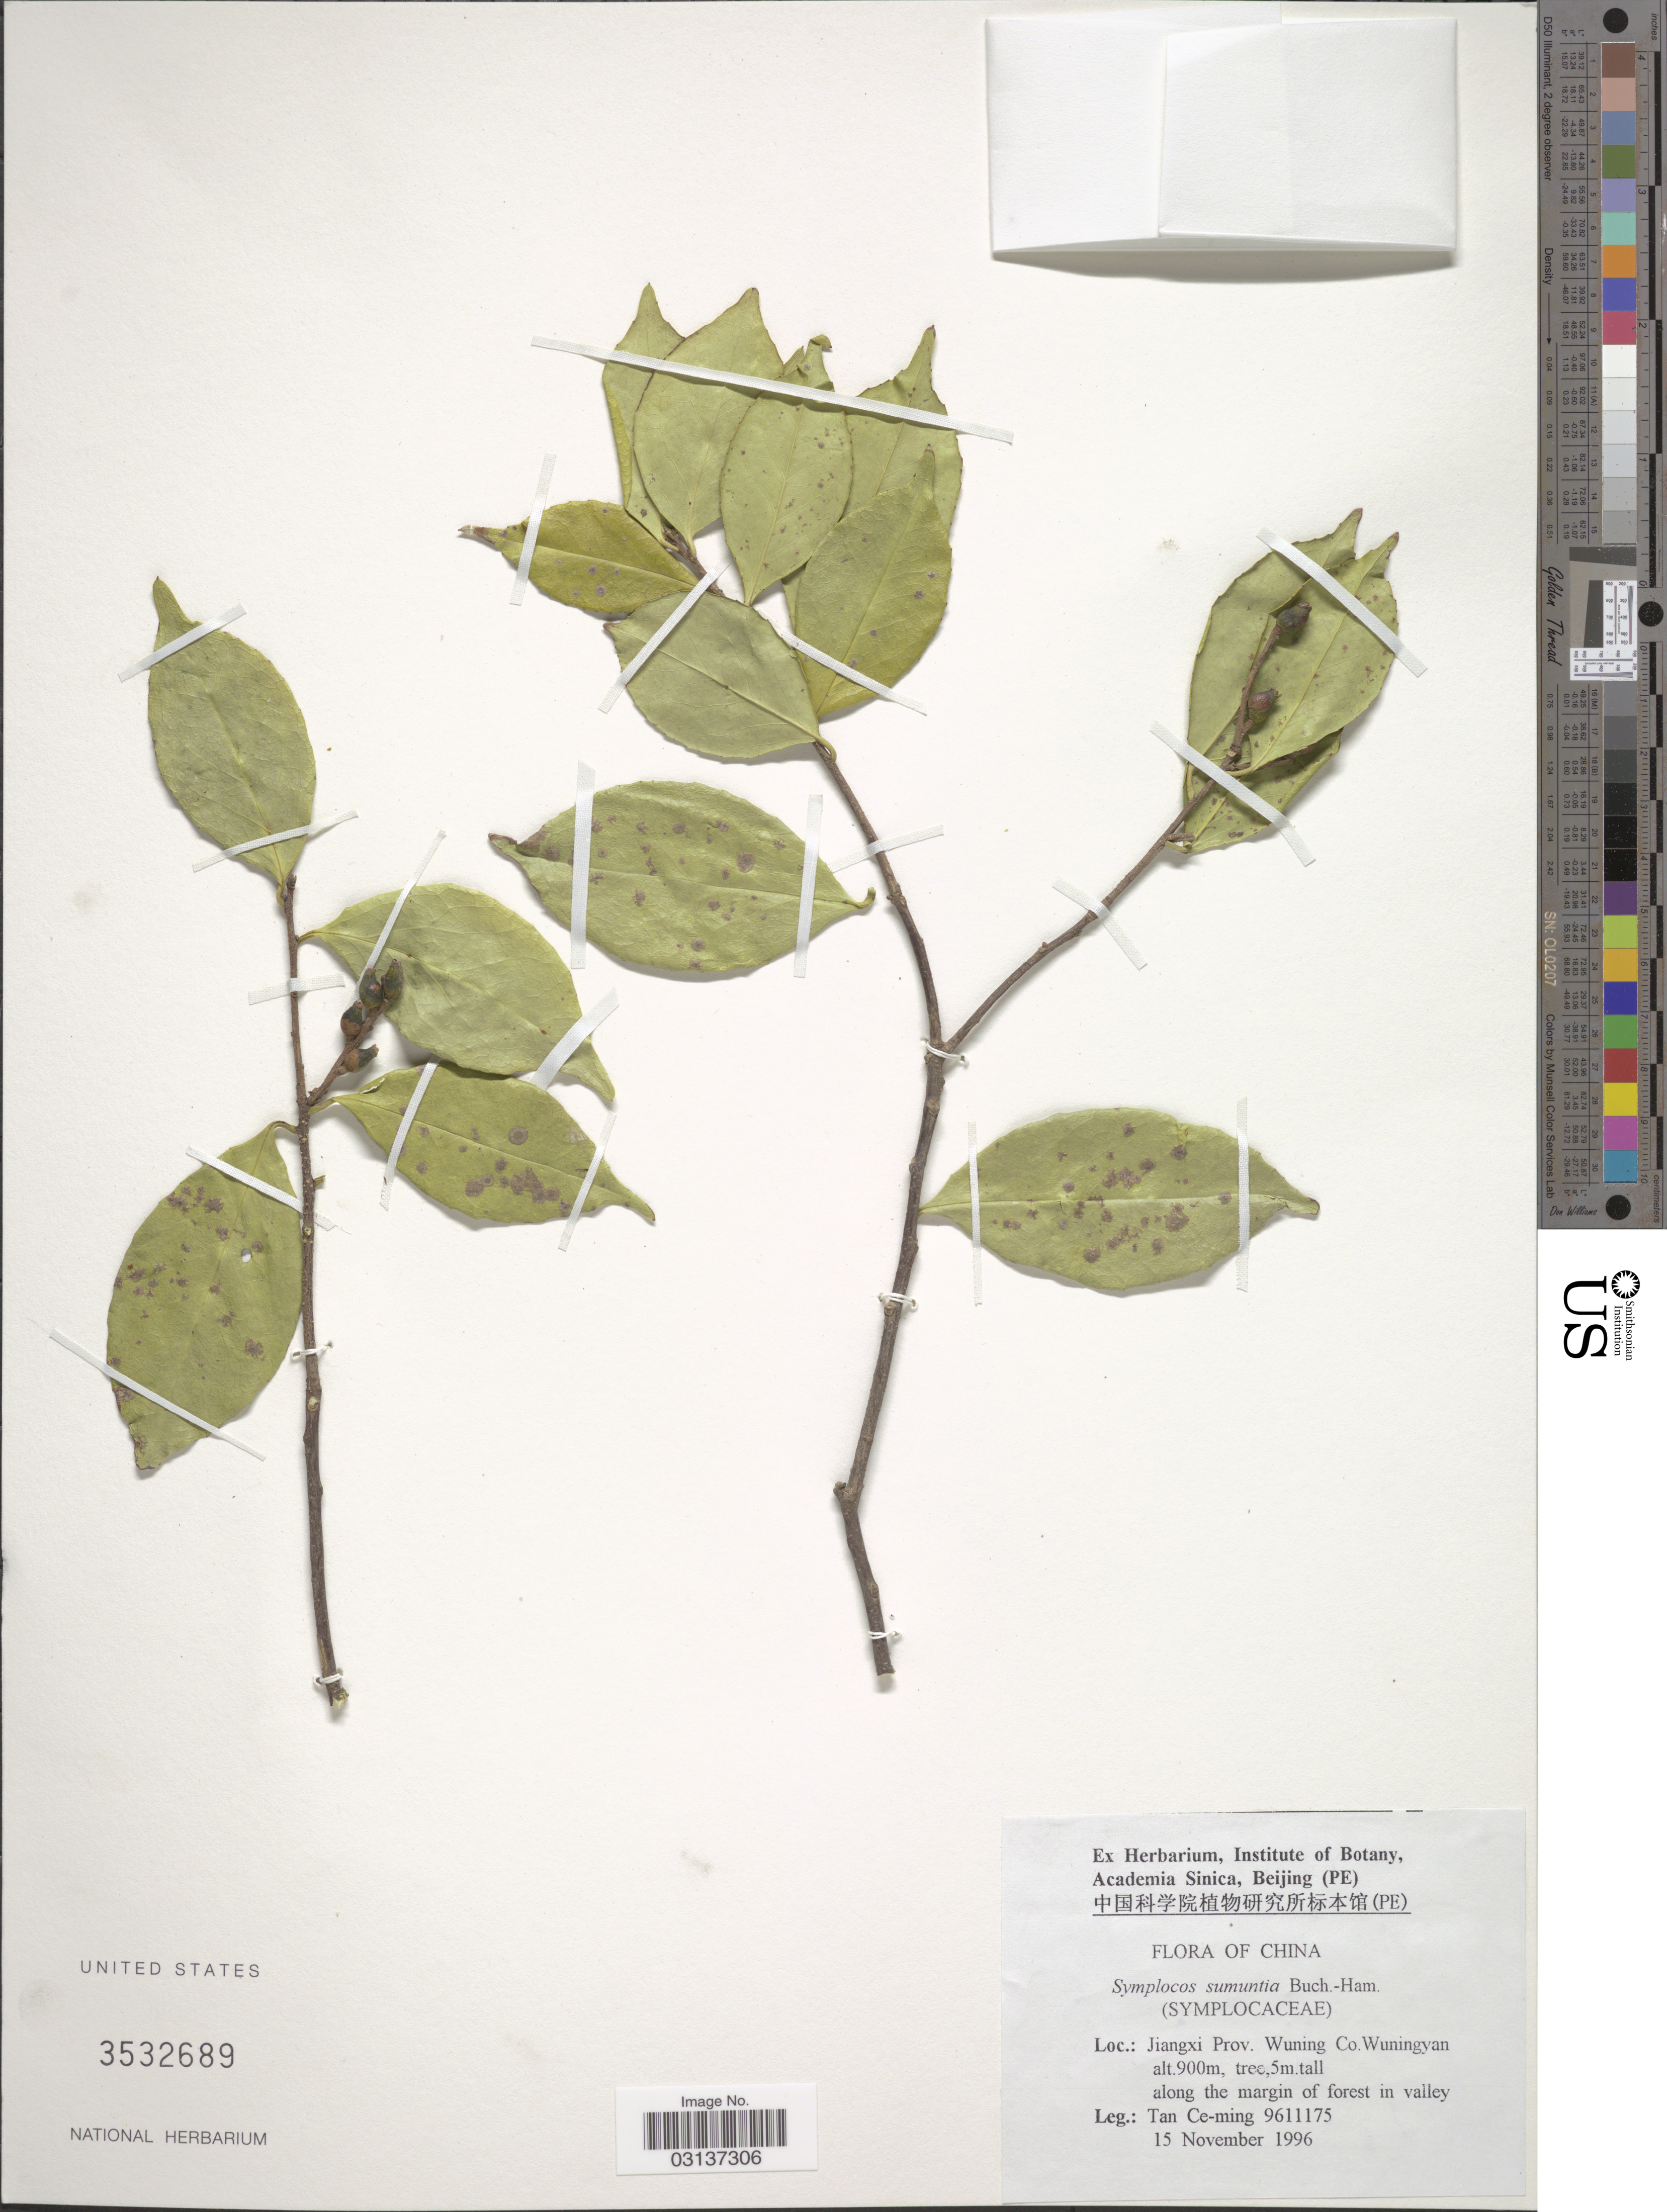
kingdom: Plantae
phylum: Tracheophyta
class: Magnoliopsida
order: Ericales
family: Symplocaceae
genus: Symplocos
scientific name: Symplocos sumuntia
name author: Buch.-Ham. ex D. Don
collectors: Tan Ce-Ming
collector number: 9611175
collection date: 1996-11-15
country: China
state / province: Jiangxi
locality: Wuning Co. Wuningyan.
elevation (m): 900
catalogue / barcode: US 3532689